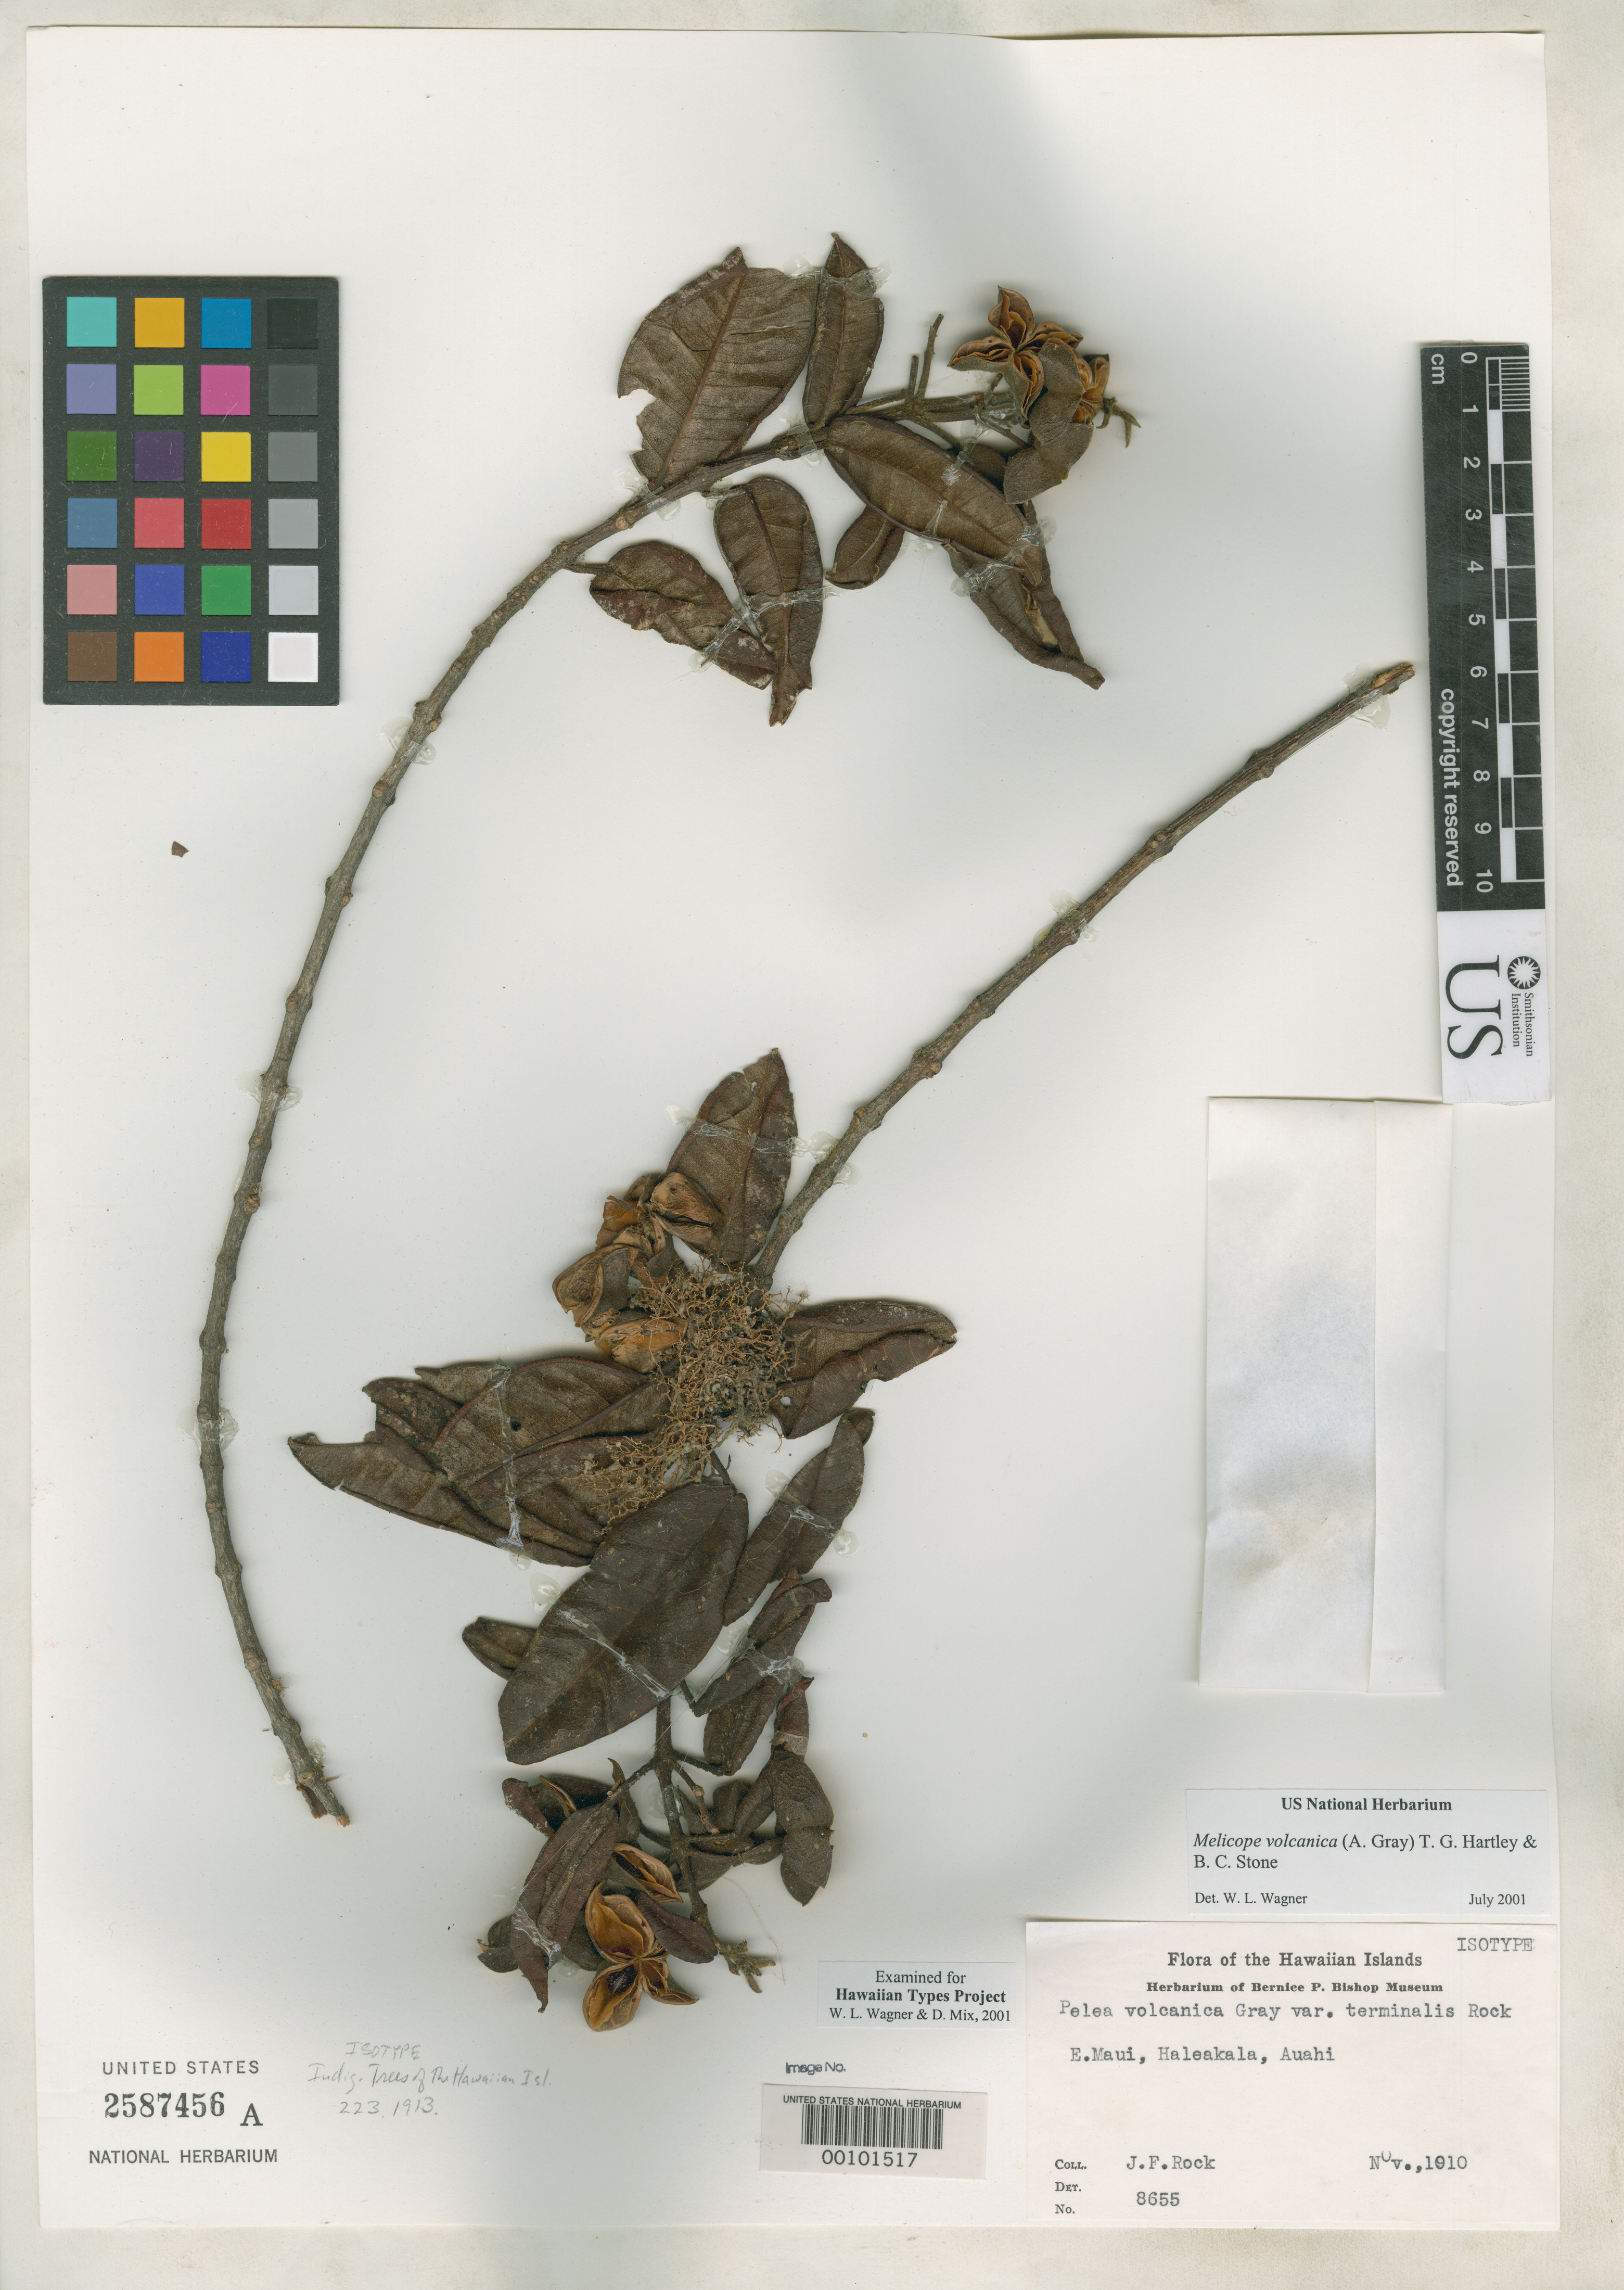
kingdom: Plantae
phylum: Tracheophyta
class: Magnoliopsida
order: Sapindales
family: Rutaceae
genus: Pelea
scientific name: Pelea volcanica var. terminalis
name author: Rock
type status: Isotype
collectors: J. F. Rock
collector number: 8655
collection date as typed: Nov 1910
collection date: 1910-11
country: United States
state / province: Hawaii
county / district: Maui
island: Maui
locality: Haleakala, Auahi. E. Maui.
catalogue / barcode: US 2587456A